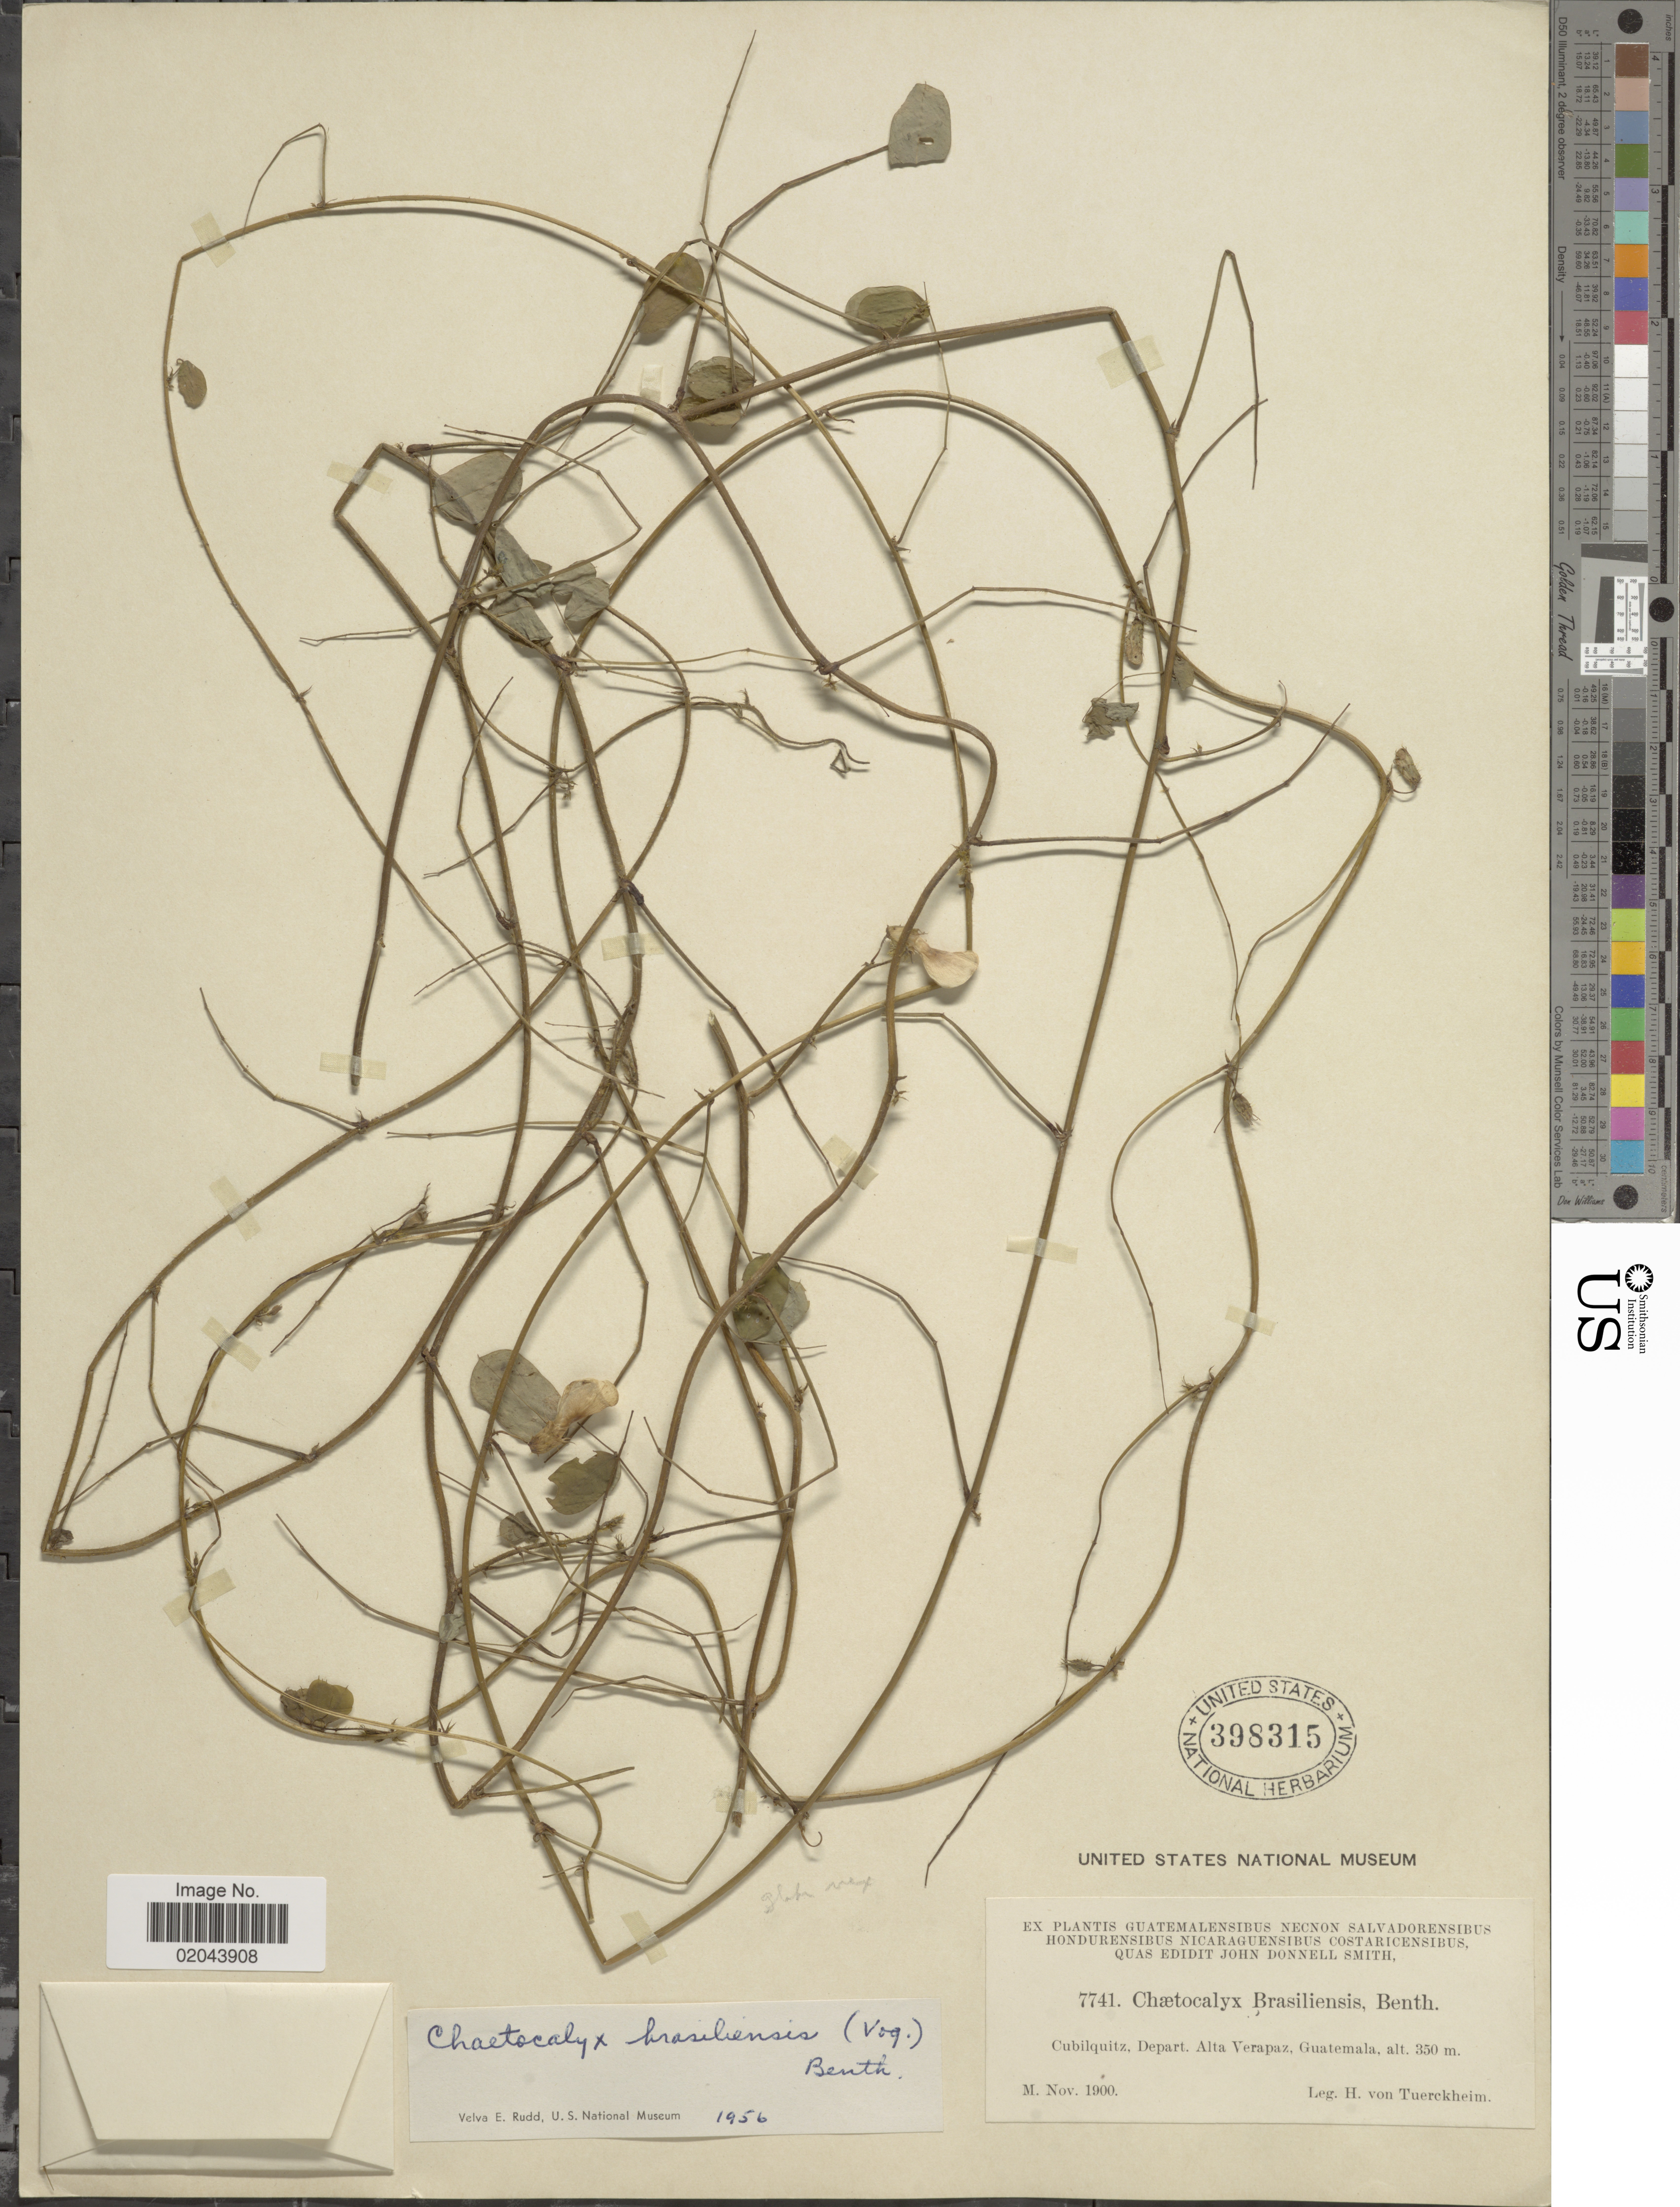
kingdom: Plantae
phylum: Tracheophyta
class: Magnoliopsida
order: Fabales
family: Fabaceae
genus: Chaetocalyx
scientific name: Chaetocalyx brasiliensis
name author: (Vogel) Benth.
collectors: H. von Türckheim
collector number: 7741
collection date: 1900-11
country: Guatemala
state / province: Alta Verapaz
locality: Cubilquitz.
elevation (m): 350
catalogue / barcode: US 398315